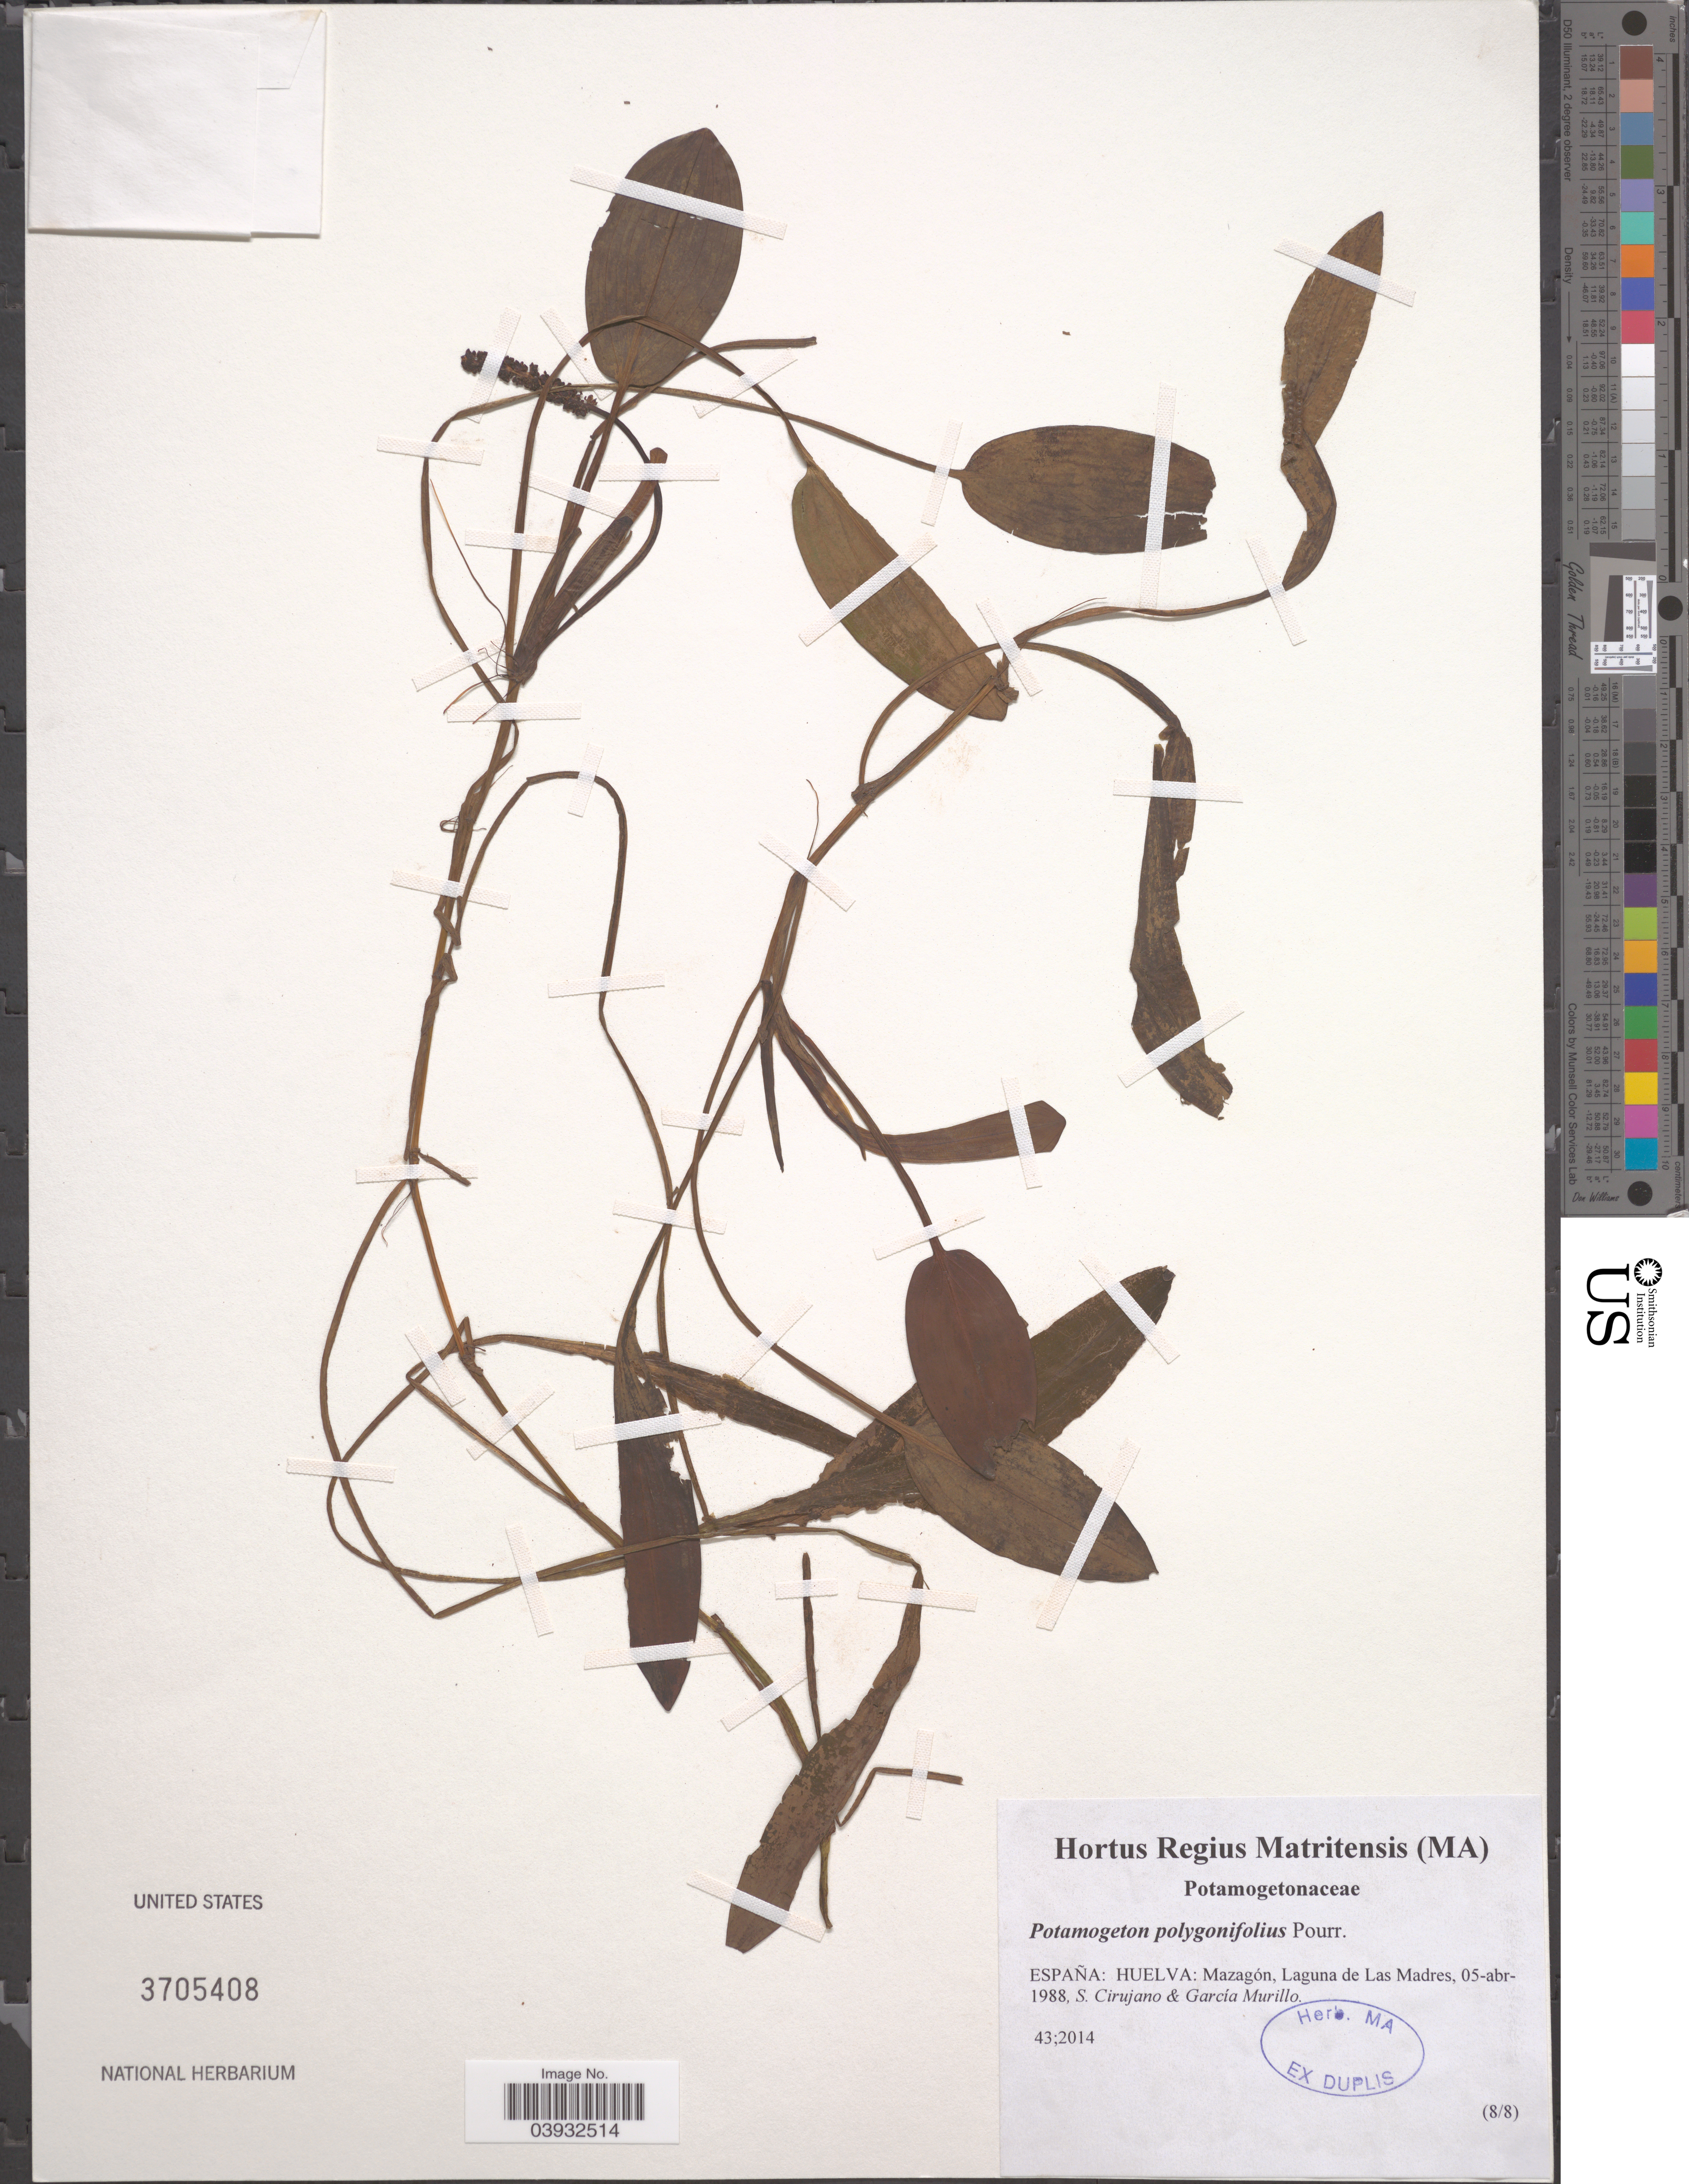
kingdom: Plantae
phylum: Tracheophyta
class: Liliopsida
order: Alismatales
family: Potamogetonaceae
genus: Potamogeton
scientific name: Potamogeton polygonifolius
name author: Pourr.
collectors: S. Cirujano & G. Murillo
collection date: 1988-04-05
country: Spain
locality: España: Huelva: Mazagón, Laguna de Las Madres.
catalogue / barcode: US 3705408